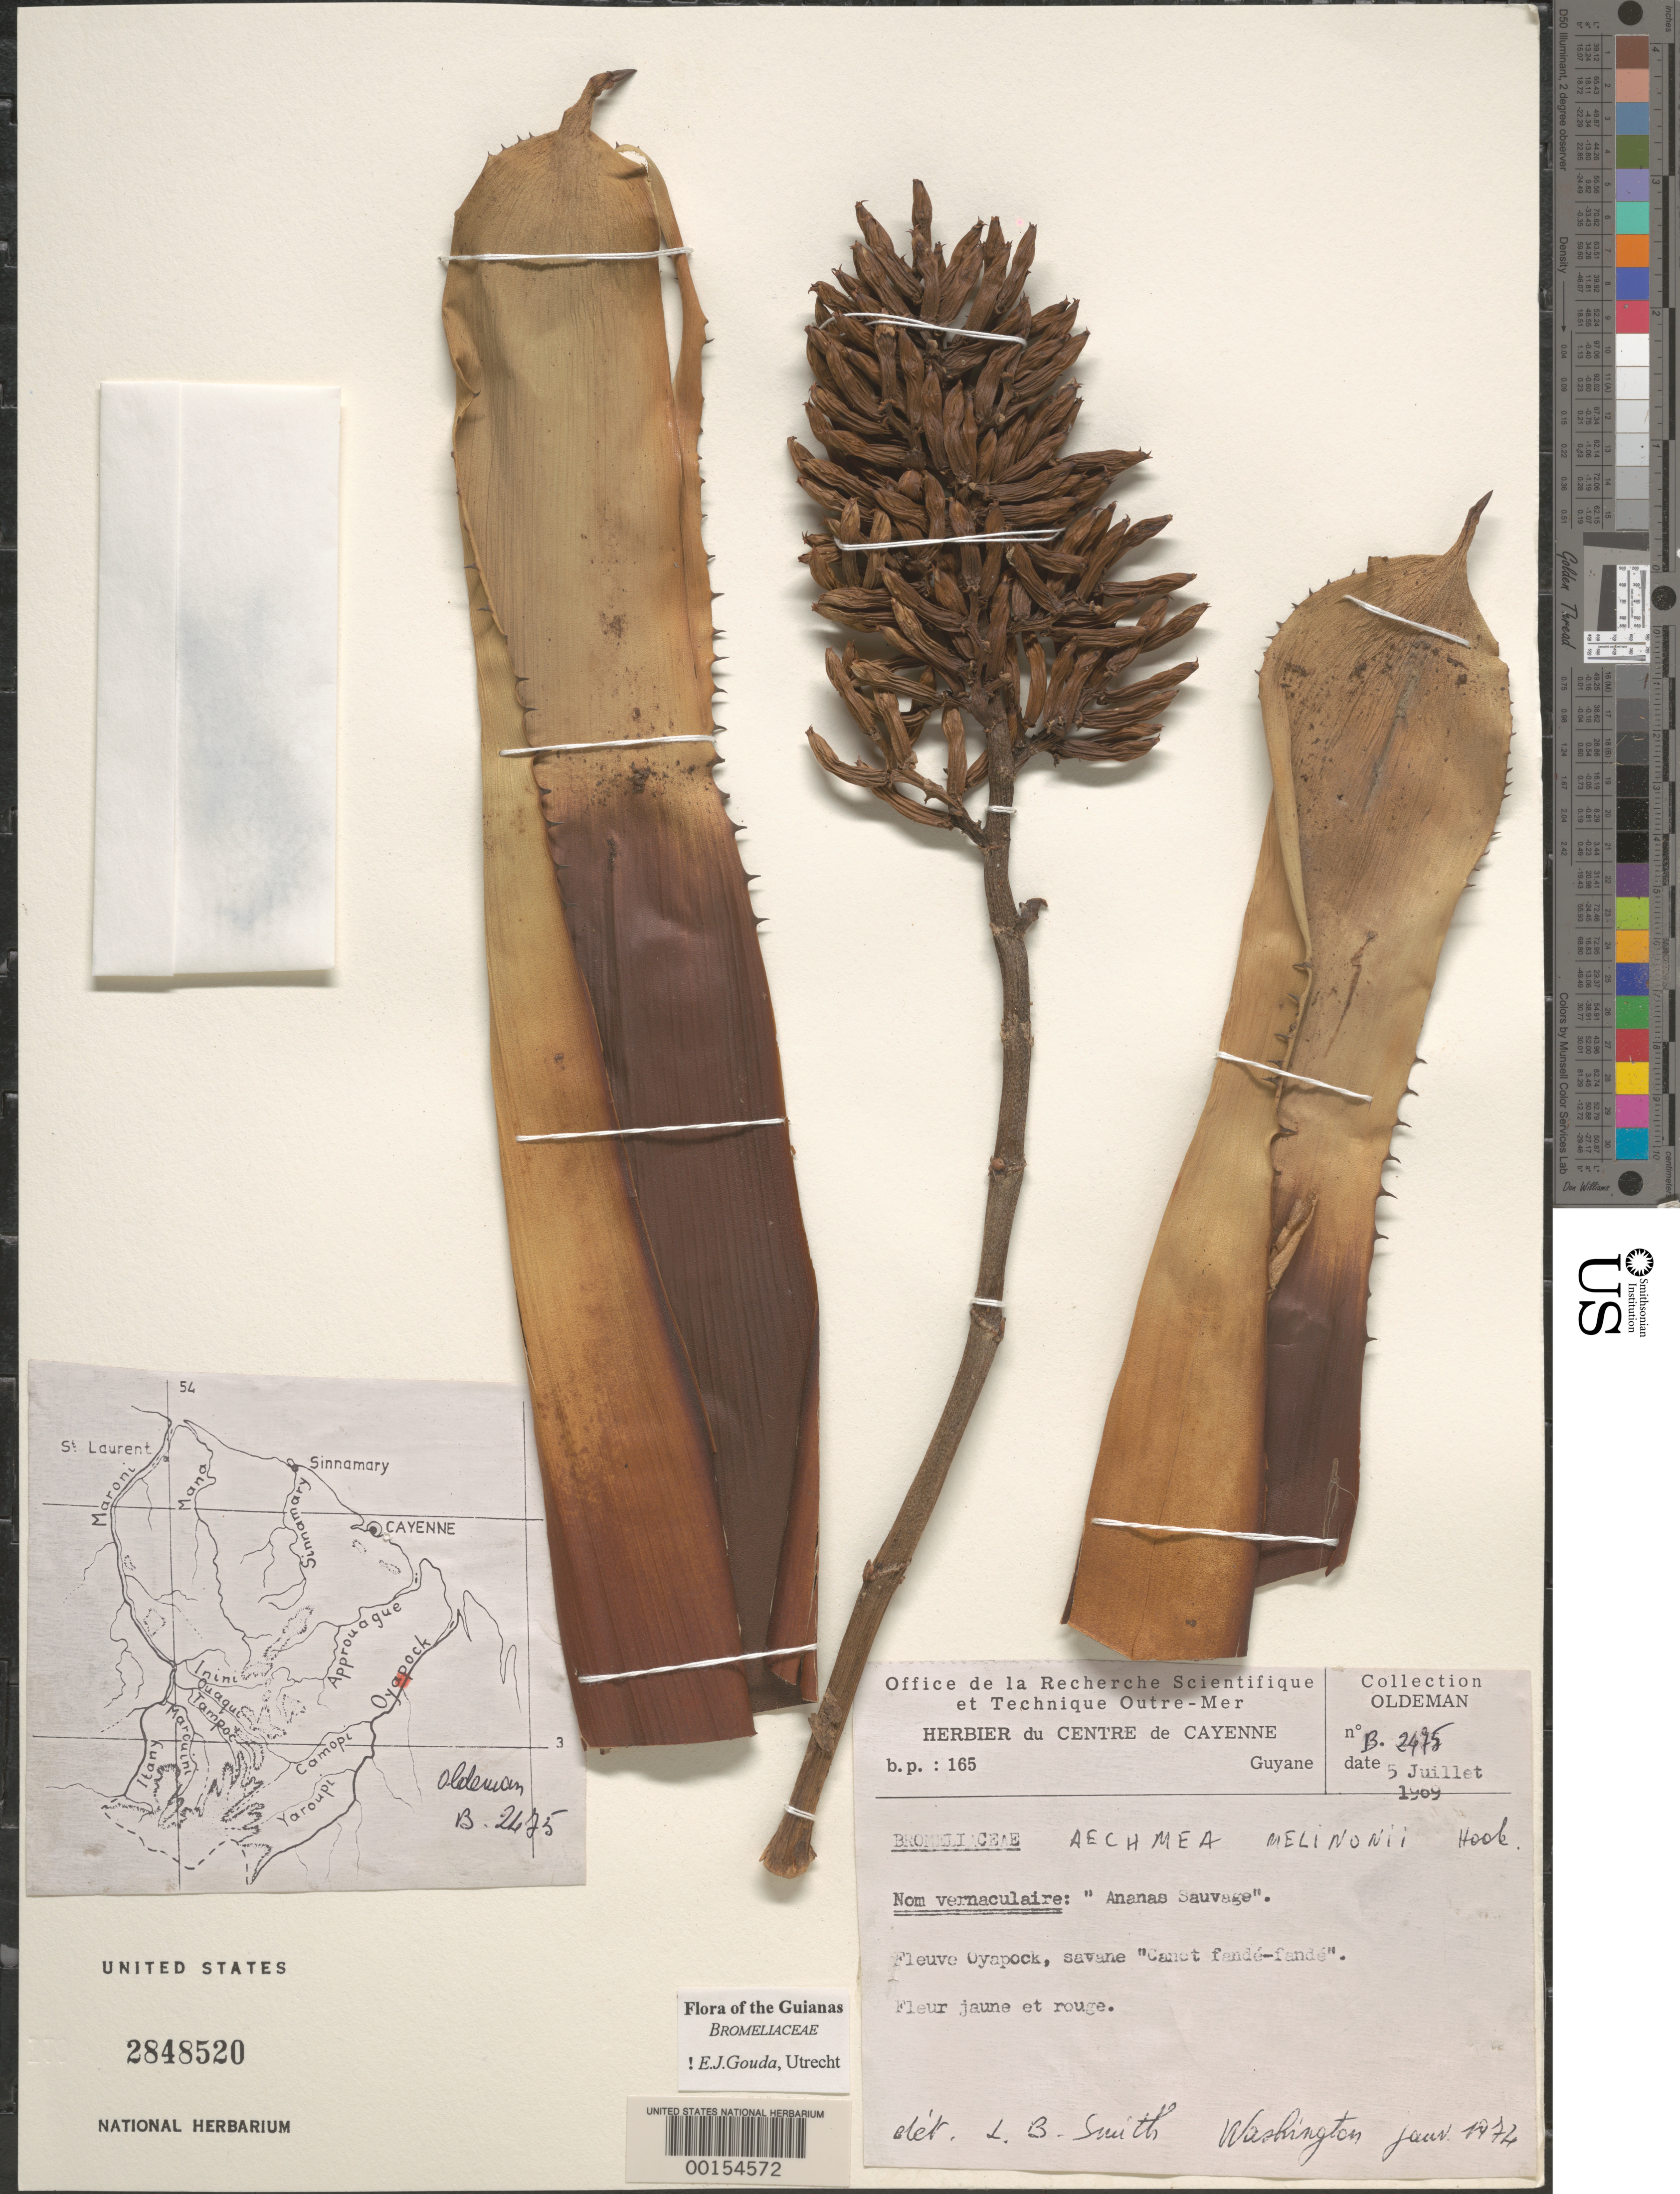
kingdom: Plantae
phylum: Tracheophyta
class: Liliopsida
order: Poales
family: Bromeliaceae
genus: Aechmea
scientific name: Aechmea melinonii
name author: Hook.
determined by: Gouda, E. J.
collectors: R. Oldeman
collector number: B 2475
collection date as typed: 5-Jul-69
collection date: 1969-07-05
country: French Guiana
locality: Fleuve Oyapock, savane "Canet fendé-fendé"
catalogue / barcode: US 2848520